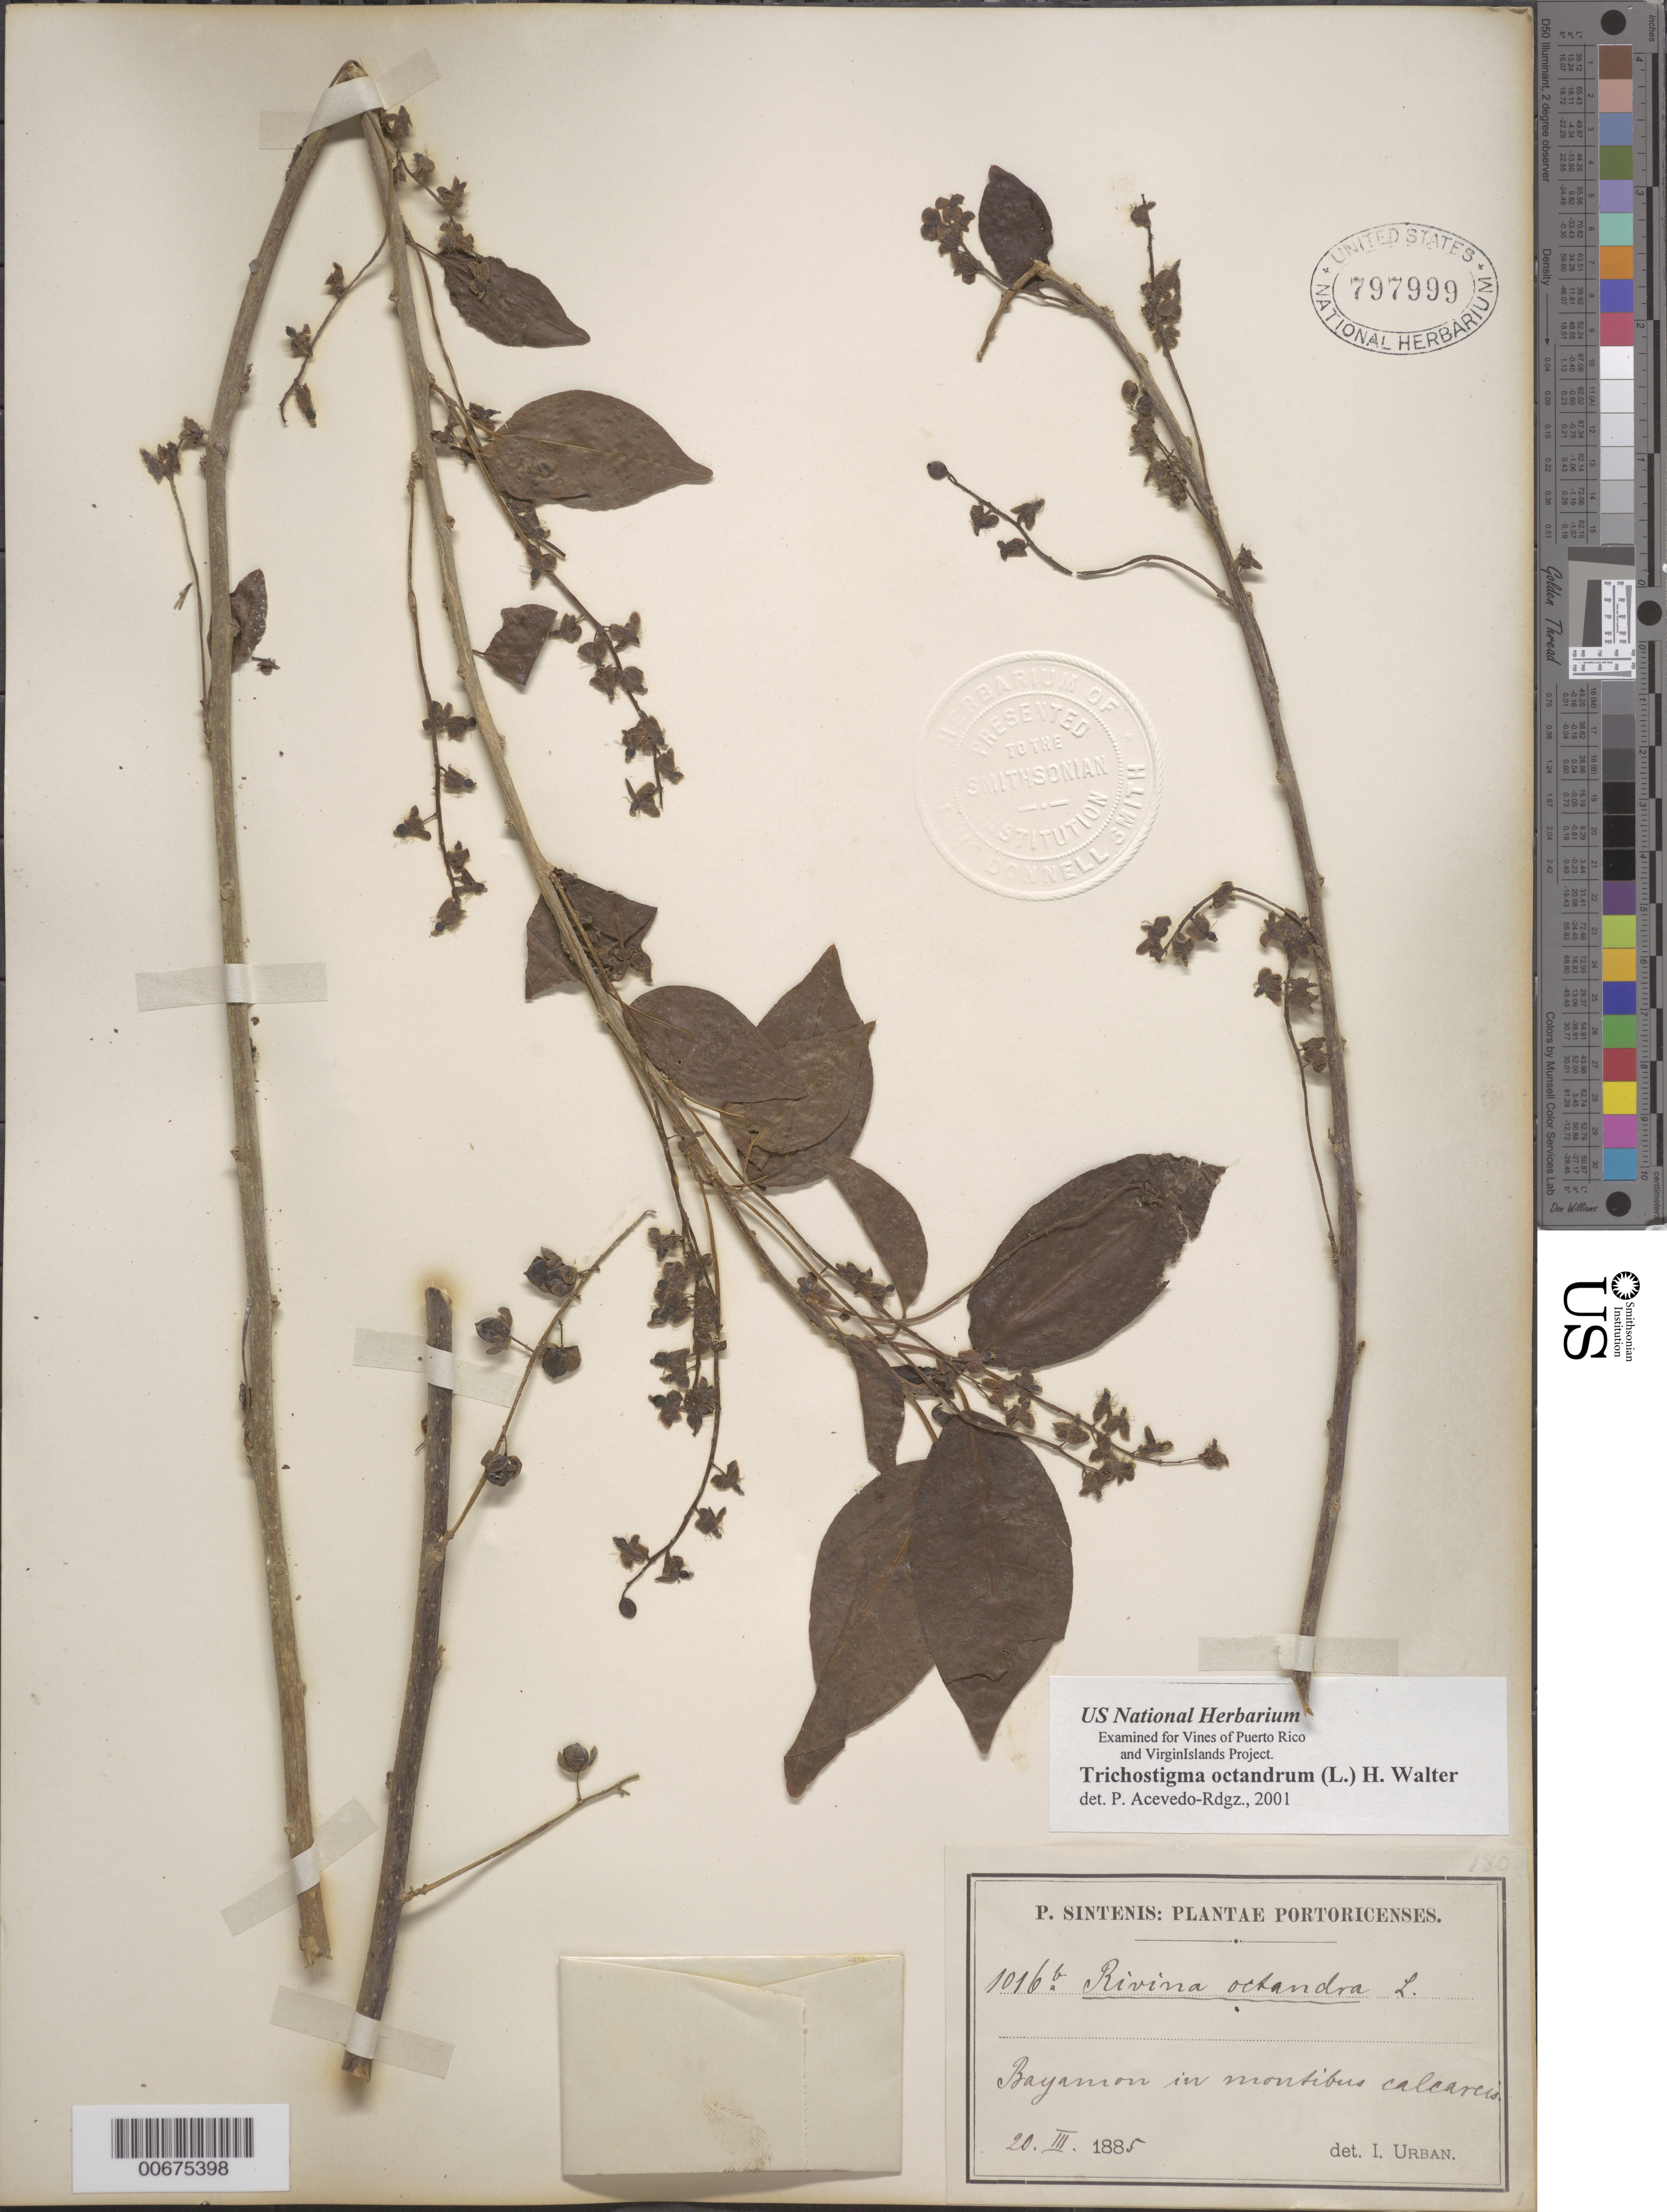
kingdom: Plantae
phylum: Tracheophyta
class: Magnoliopsida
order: Caryophyllales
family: Phytolaccaceae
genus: Trichostigma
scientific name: Trichostigma octandrum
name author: (L.) H. Walter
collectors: P. Sintenis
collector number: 1016b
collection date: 1885-03-20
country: Puerto Rico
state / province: Bayamón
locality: Bayamon in montibus calcareis.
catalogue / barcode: US 797999